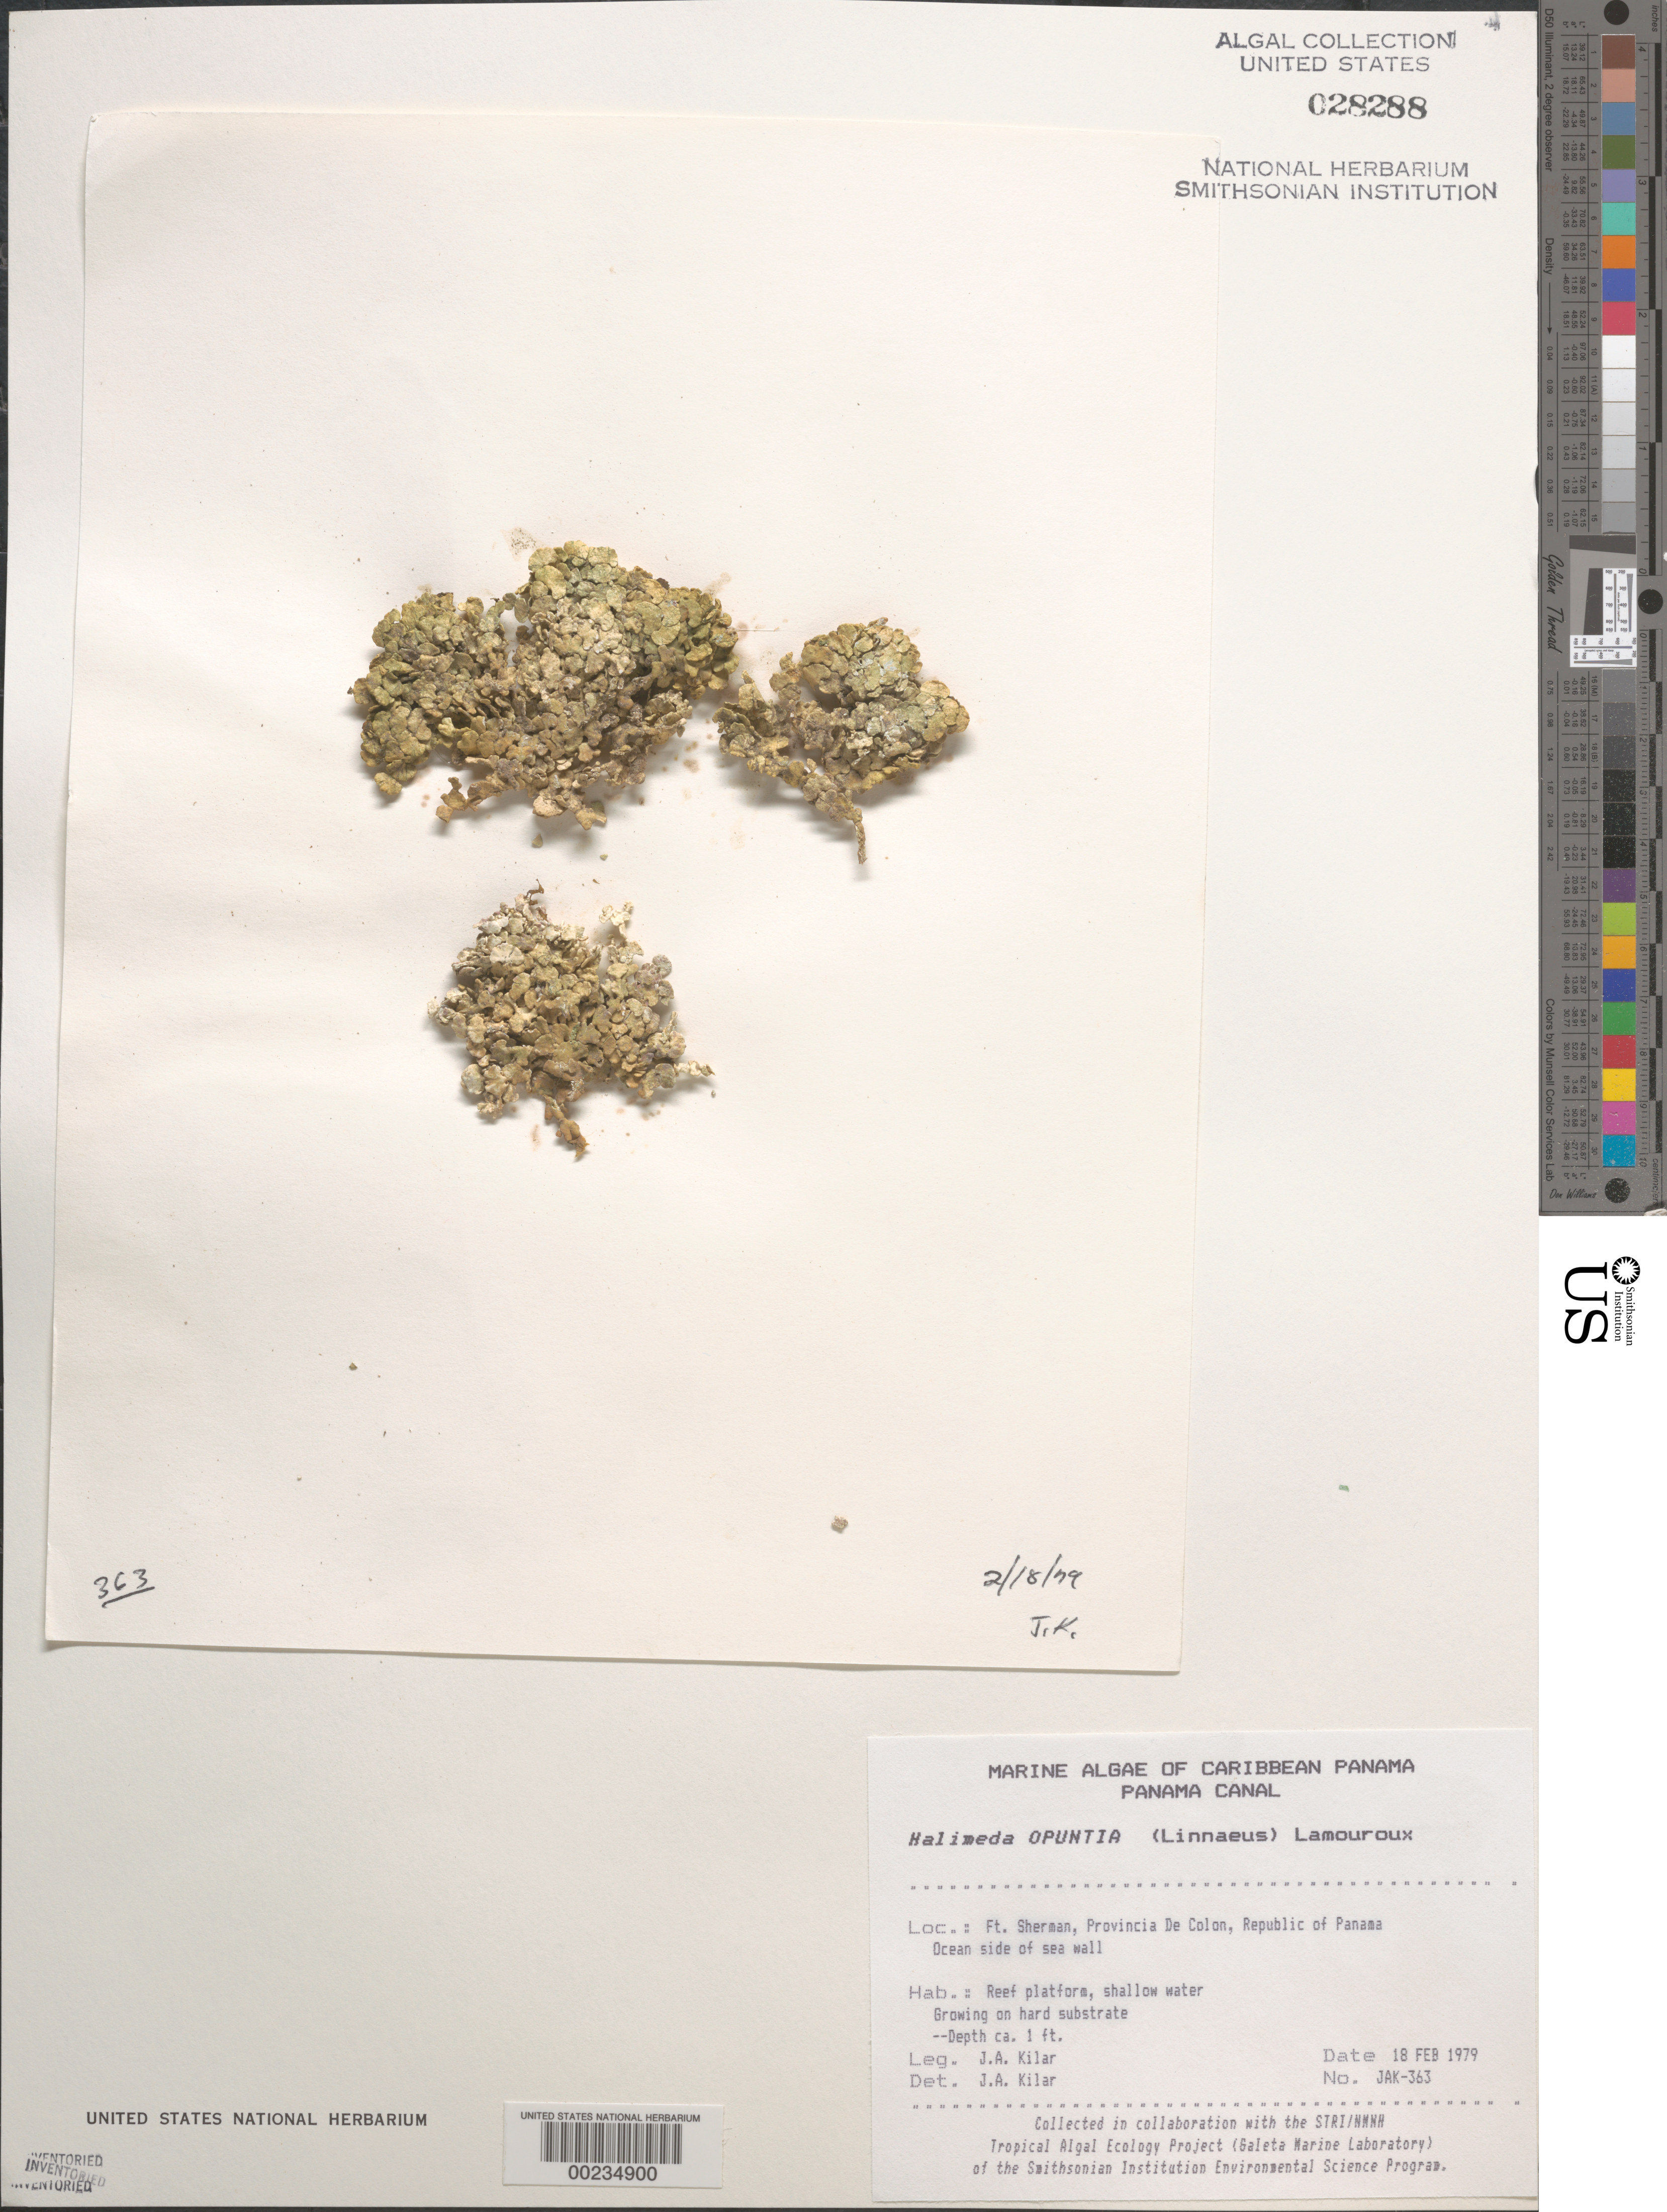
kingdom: Plantae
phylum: Chlorophyta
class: Ulvophyceae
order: Bryopsidales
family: Halimedaceae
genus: Halimeda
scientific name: Halimeda opuntia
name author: (L.) J.V.Lamouroux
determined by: Kilar, J. A.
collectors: J. A. Kilar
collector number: JAK-363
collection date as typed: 18 Feb 1979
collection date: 1979-02-18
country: Panama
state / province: Colón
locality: Fort Sherman, Panama Canal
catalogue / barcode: US 28288